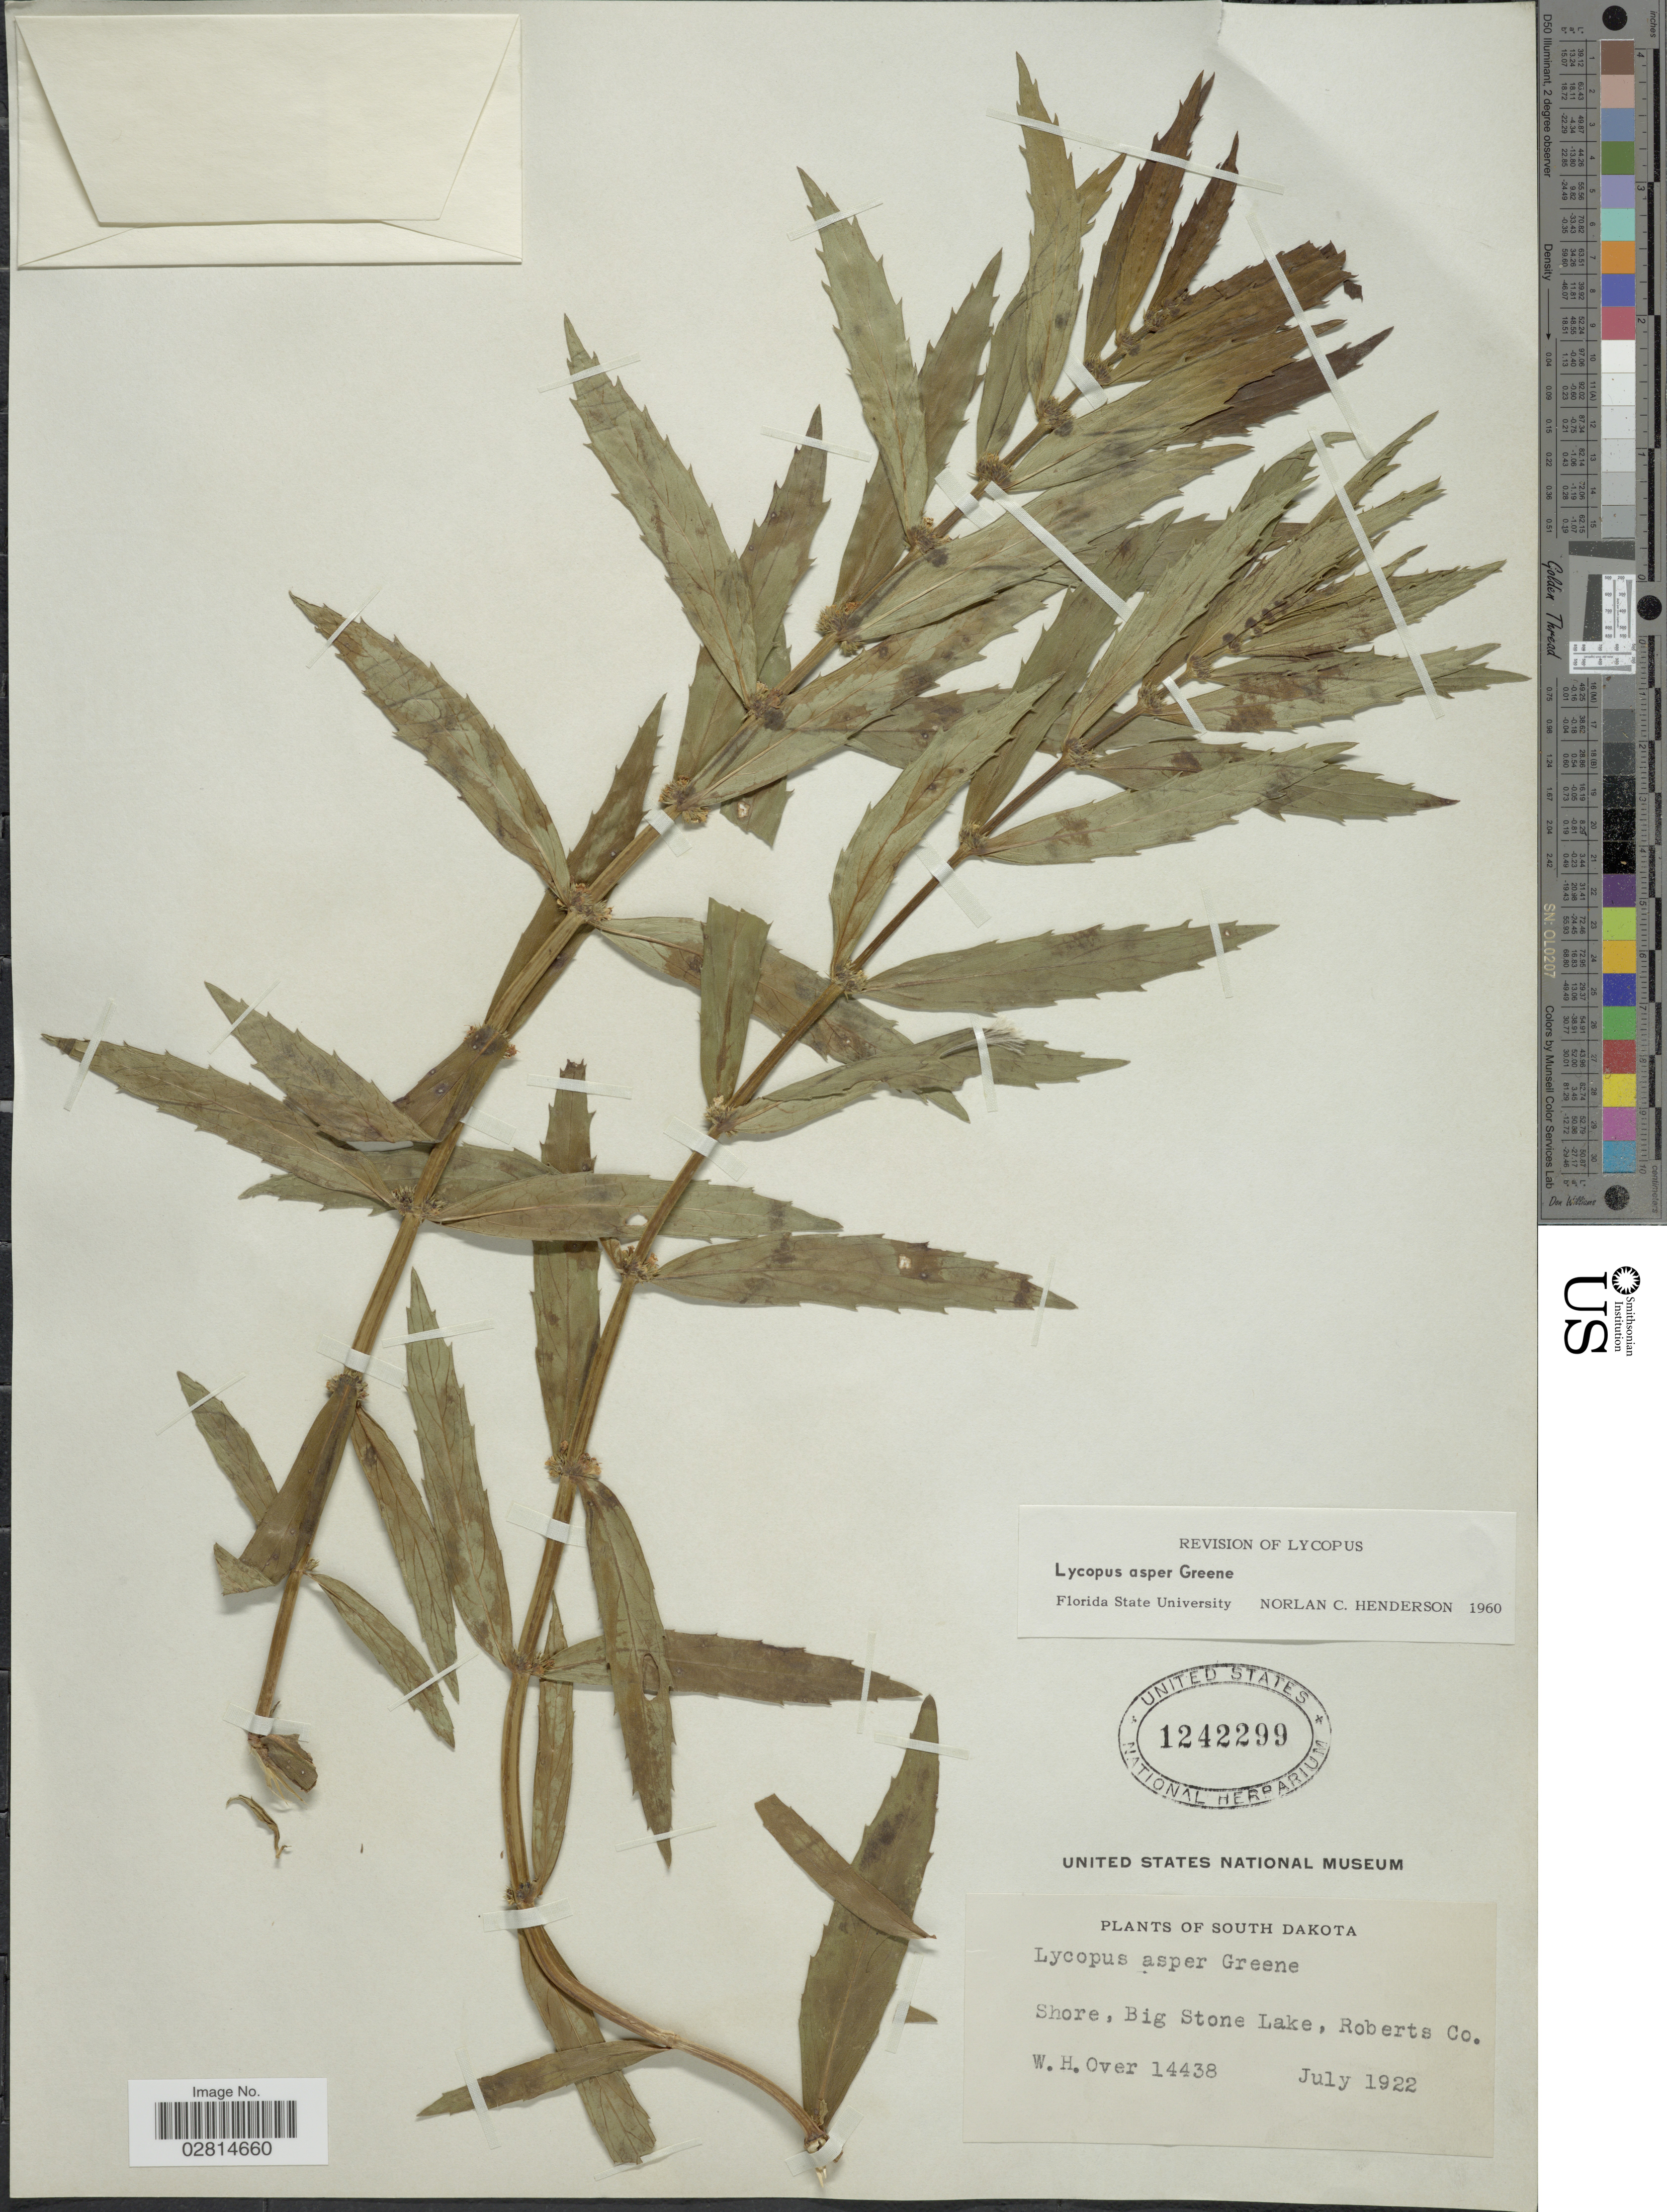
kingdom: Plantae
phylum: Tracheophyta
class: Magnoliopsida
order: Lamiales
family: Lamiaceae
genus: Lycopus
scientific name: Lycopus asper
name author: Greene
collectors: W. Over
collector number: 14438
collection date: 1922-07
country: United States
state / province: South Dakota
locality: Shore, Big Stone Lake, Roberts Co.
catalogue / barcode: US 1242299